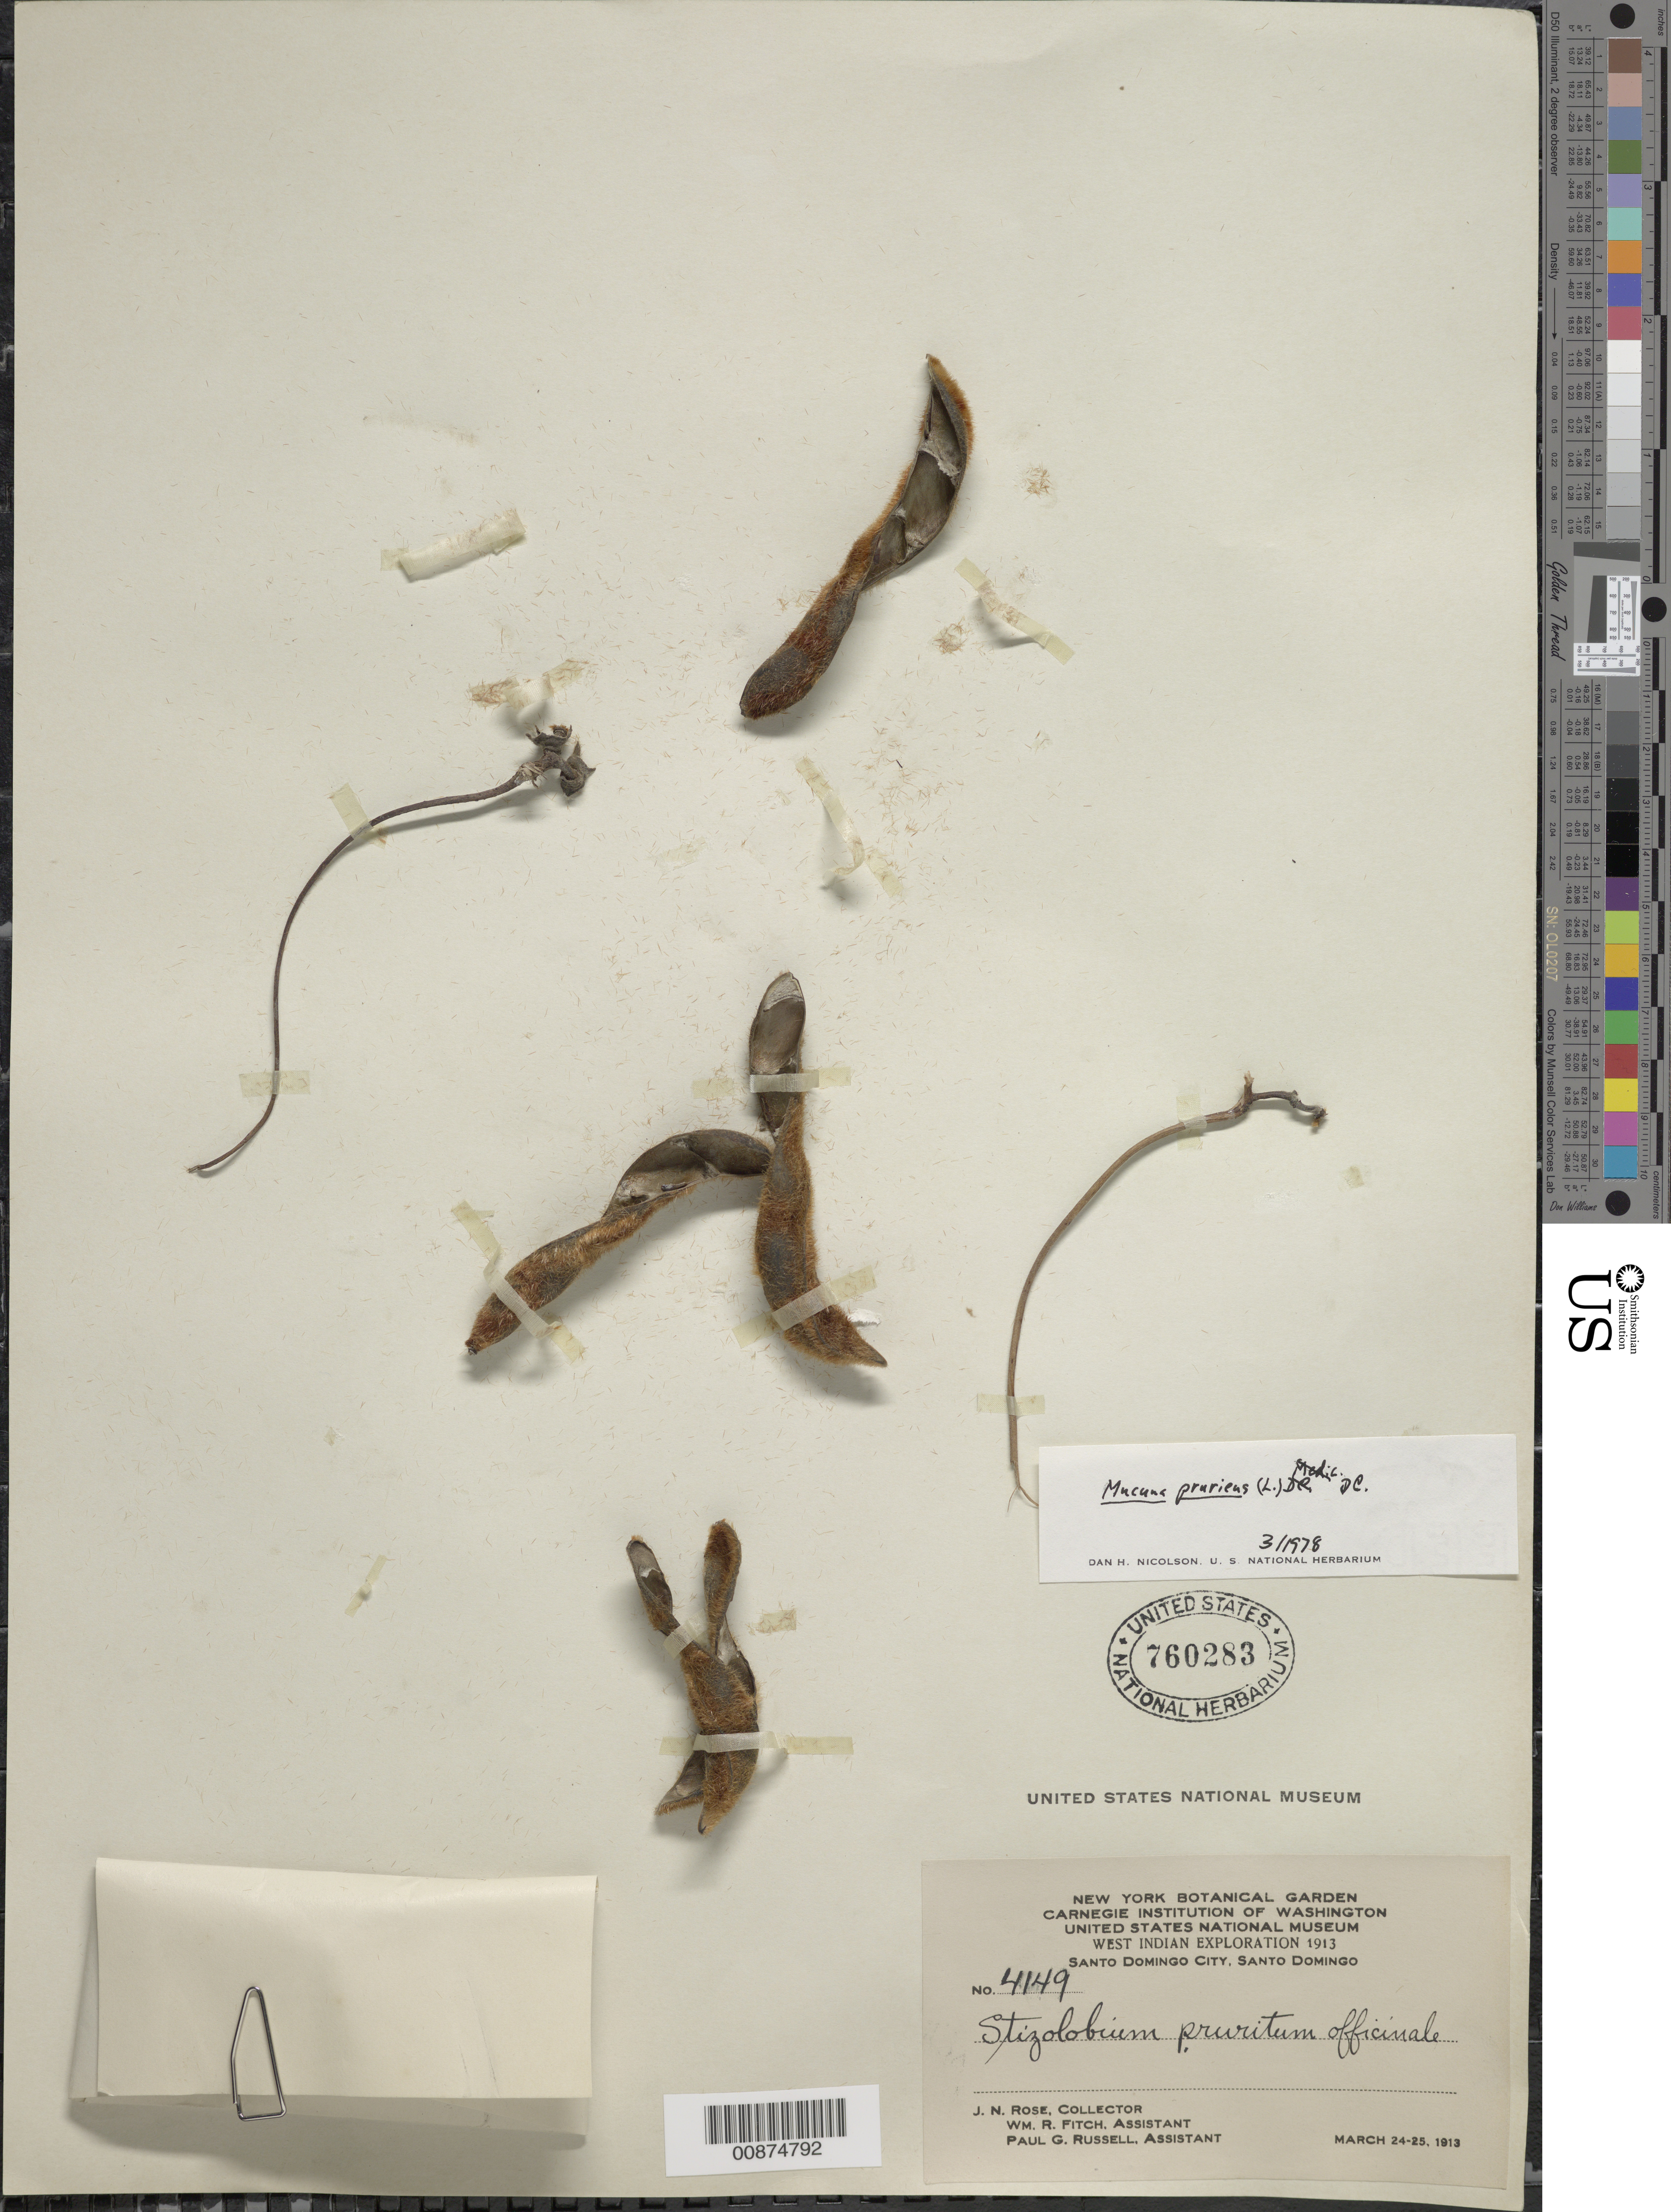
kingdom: Plantae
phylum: Tracheophyta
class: Magnoliopsida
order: Fabales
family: Fabaceae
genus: Mucuna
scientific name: Mucuna pruriens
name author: (L.) DC.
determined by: Nicolson, Dan H.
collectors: J. N. Rose, W. R. Fitch & P. G. Russell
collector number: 4149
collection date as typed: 24 Mar 1913 to 25 Mar 1913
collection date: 1913-03-24/1913-03-25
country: Dominican Republic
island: Hispaniola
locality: Santo Domingo City, Santo Domingo.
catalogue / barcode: US 760283